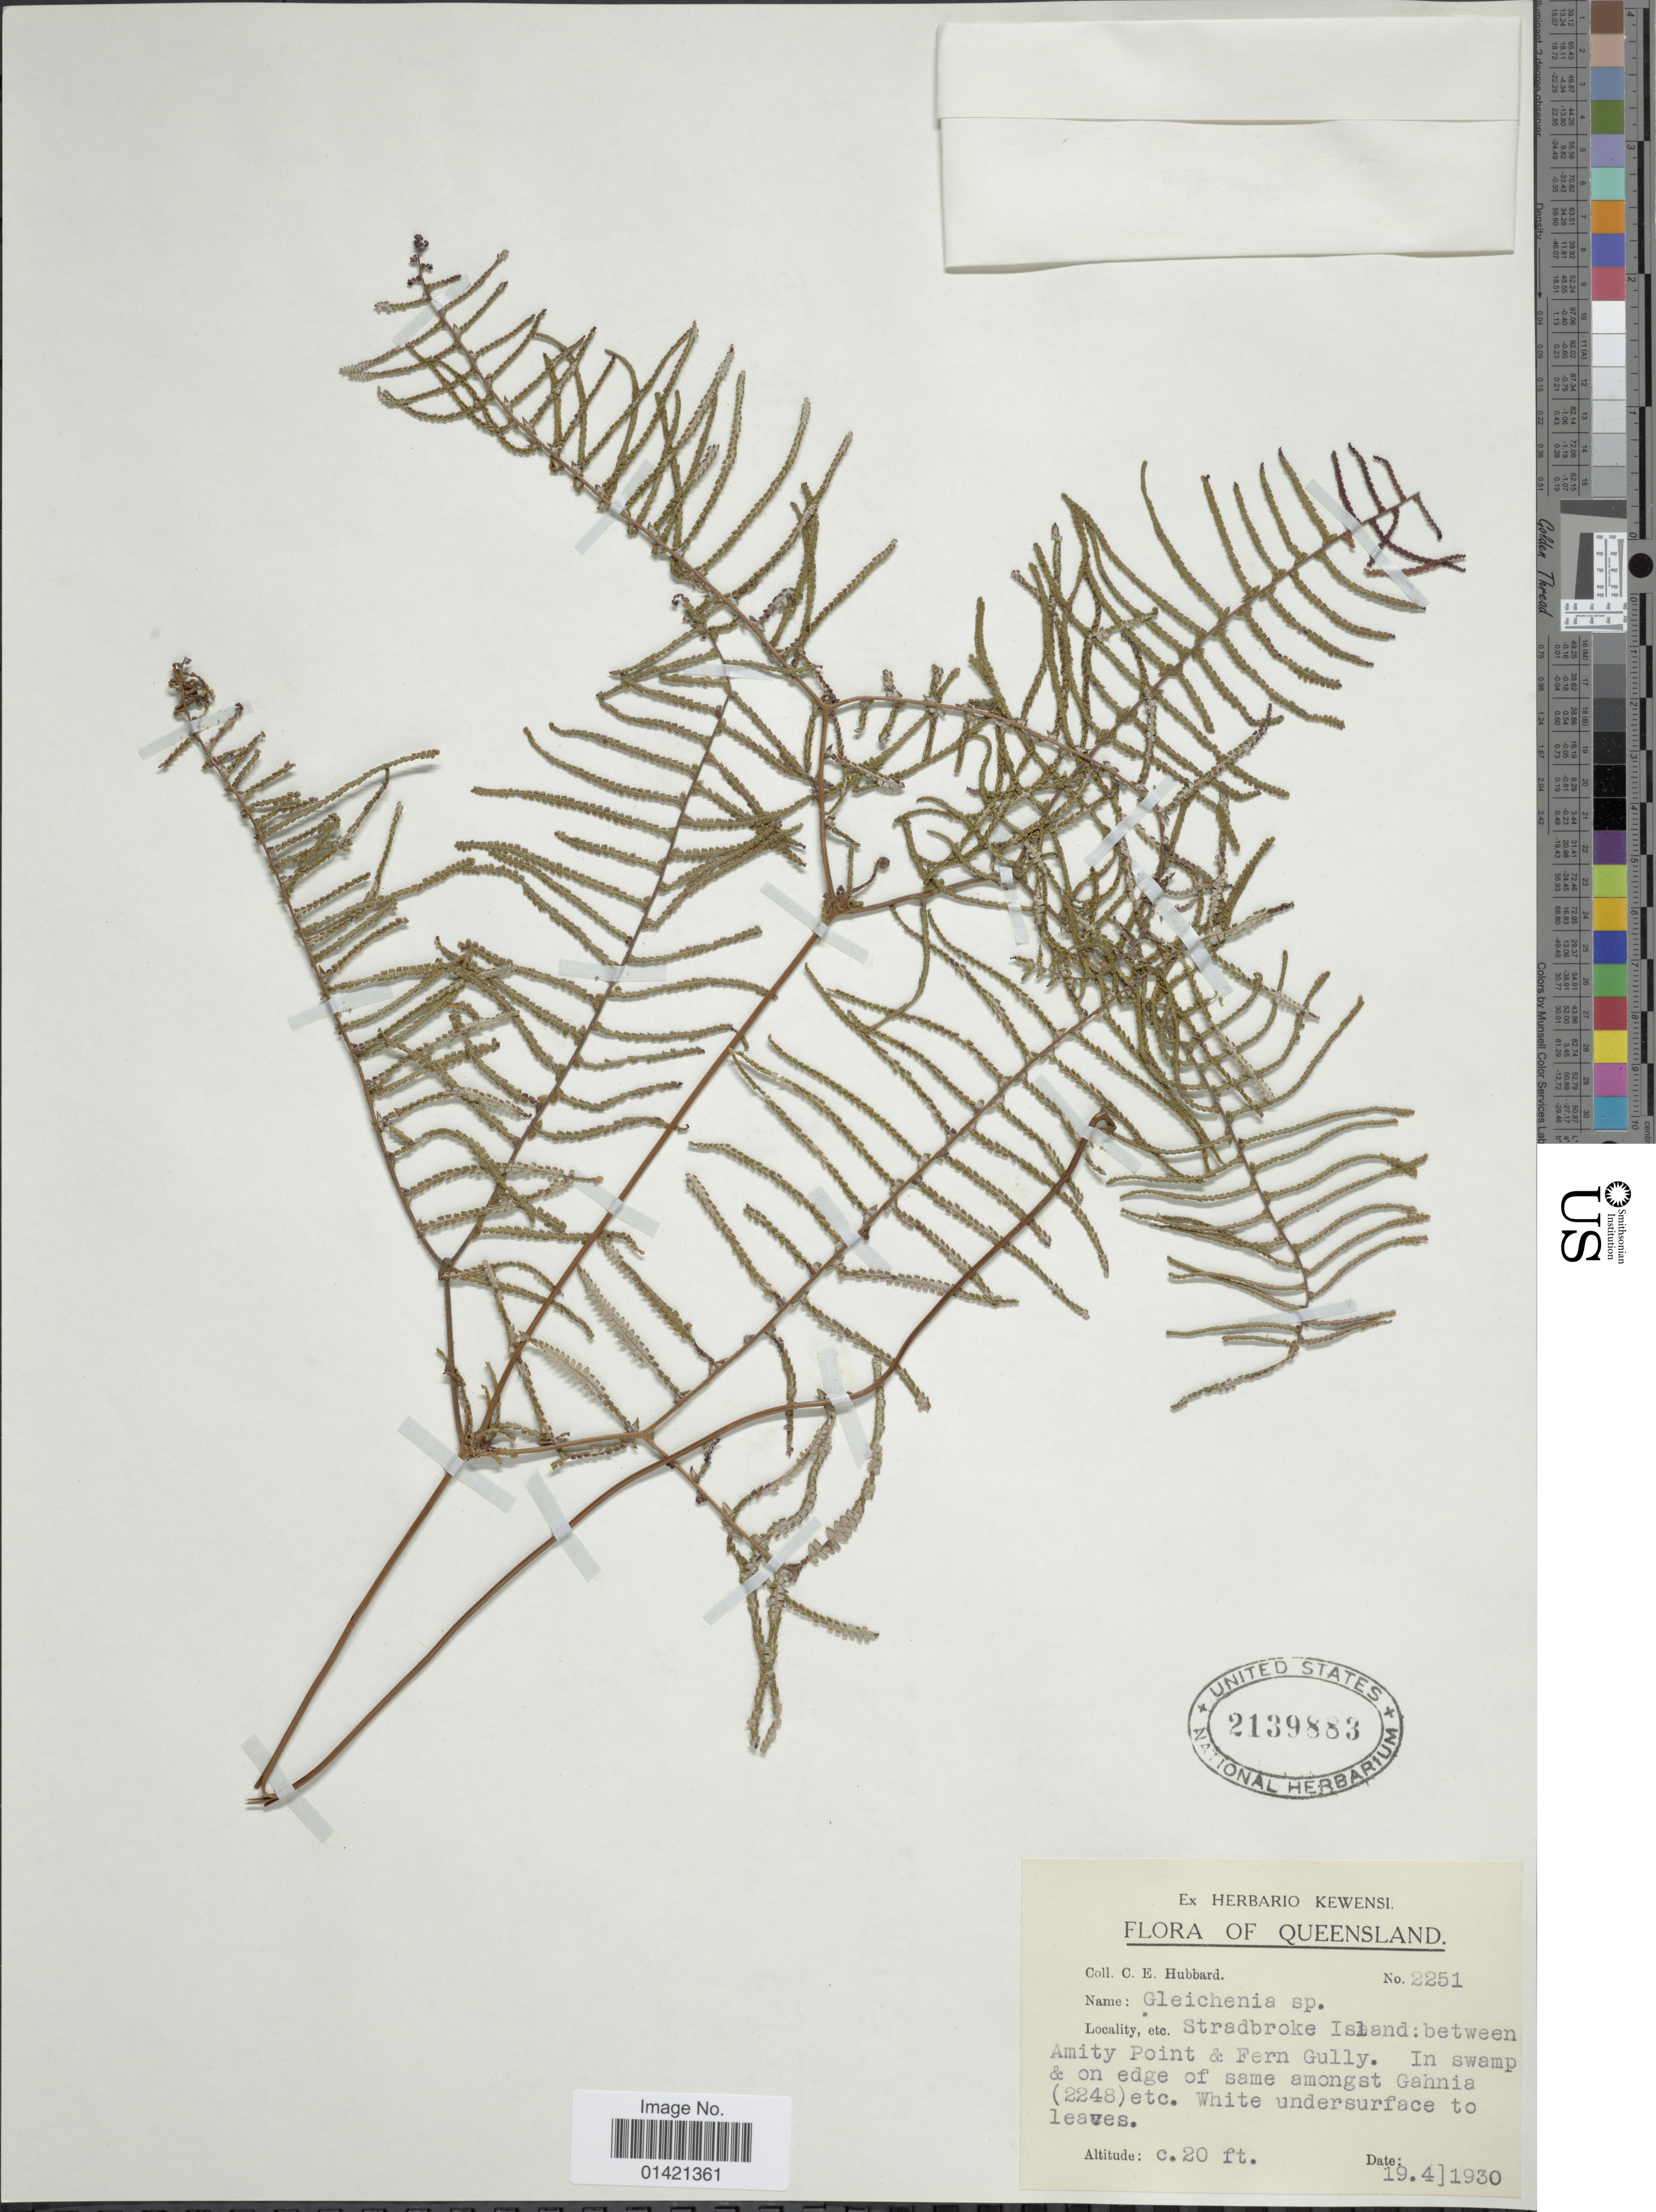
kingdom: Plantae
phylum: Tracheophyta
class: Polypodiopsida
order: Gleicheniales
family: Gleicheniaceae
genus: Gleichenia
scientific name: Gleichenia dicarpa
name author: R. Br.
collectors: C. E. Hubbard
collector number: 2251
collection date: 1930-04-19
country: Australia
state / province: Queensland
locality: Stradbroke Island: between Amity Point & Fern Gully. In swamp & on edge of same amongst Gahnia.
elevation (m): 6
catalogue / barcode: US 2139883